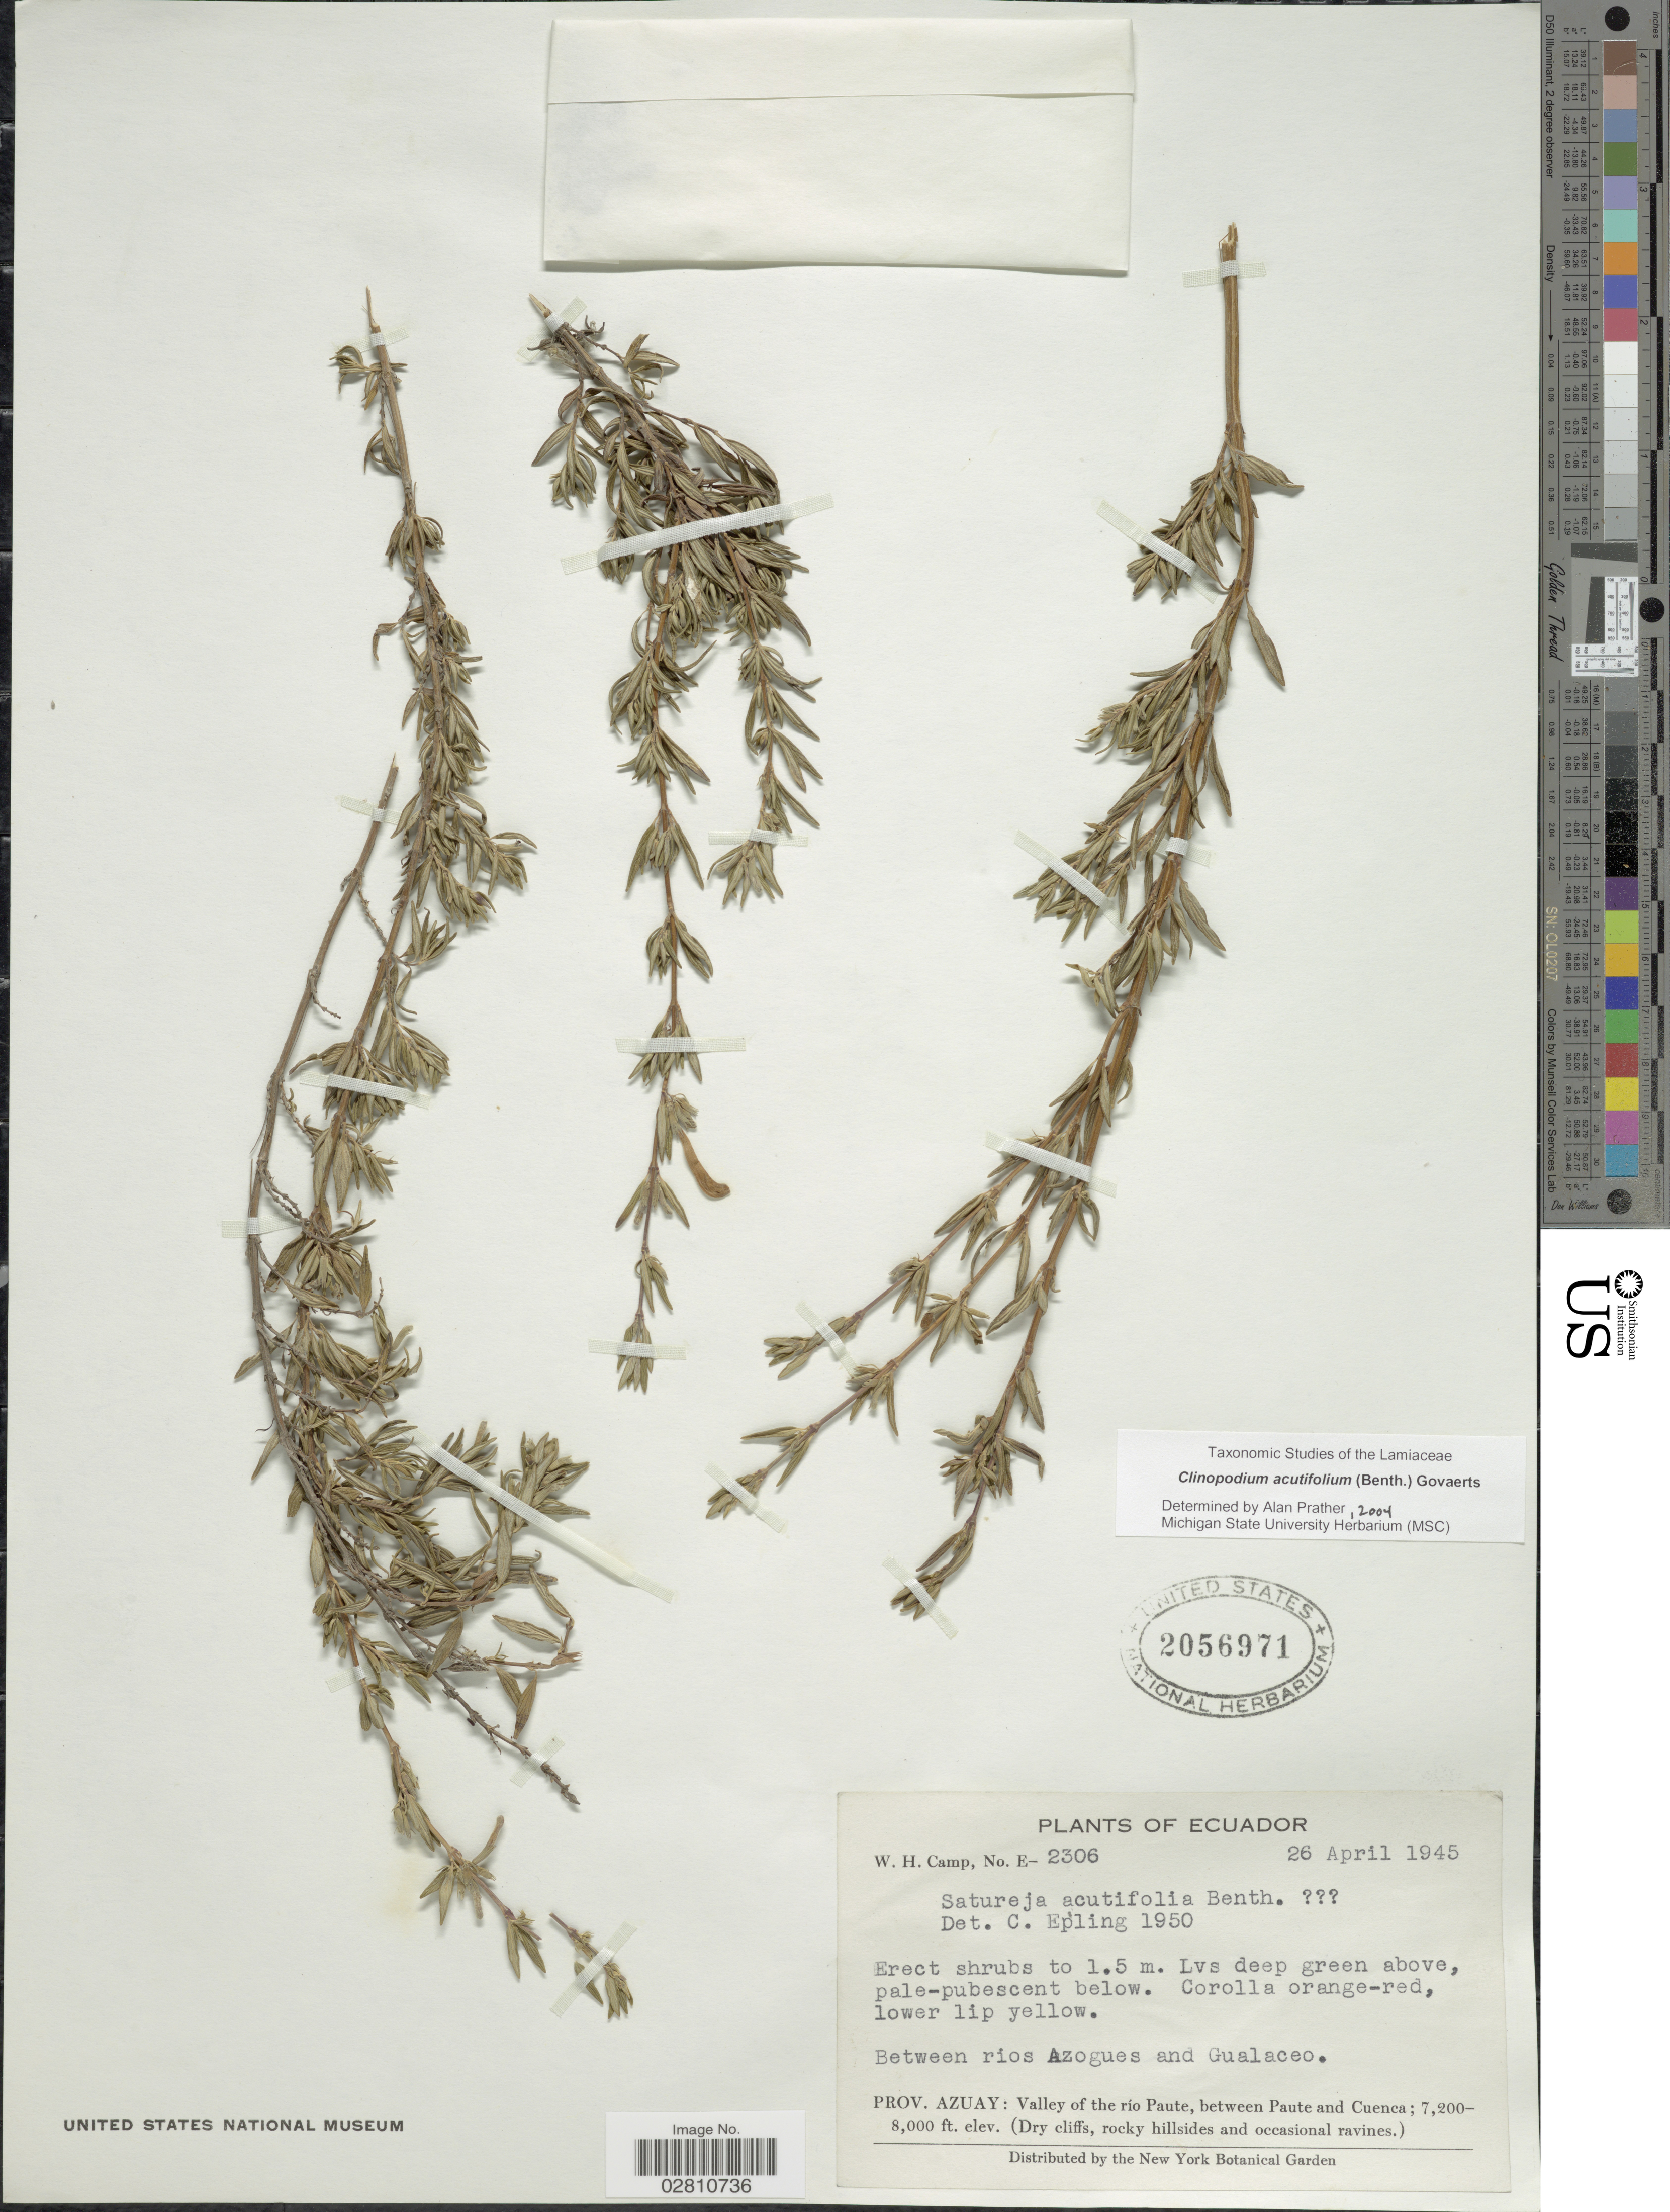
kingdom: Plantae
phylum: Tracheophyta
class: Magnoliopsida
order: Lamiales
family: Lamiaceae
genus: Clinopodium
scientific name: Clinopodium acutifolium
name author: (Benth.) Govaerts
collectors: W. H. Camp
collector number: E-2306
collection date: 1945-04-26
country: Ecuador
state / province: Azuay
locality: Prov. Azuay: Valley of the rio Paute, between Paute and Cuenca, Between rios Azogues and Gualaceo.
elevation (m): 2195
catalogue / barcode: US 2056971